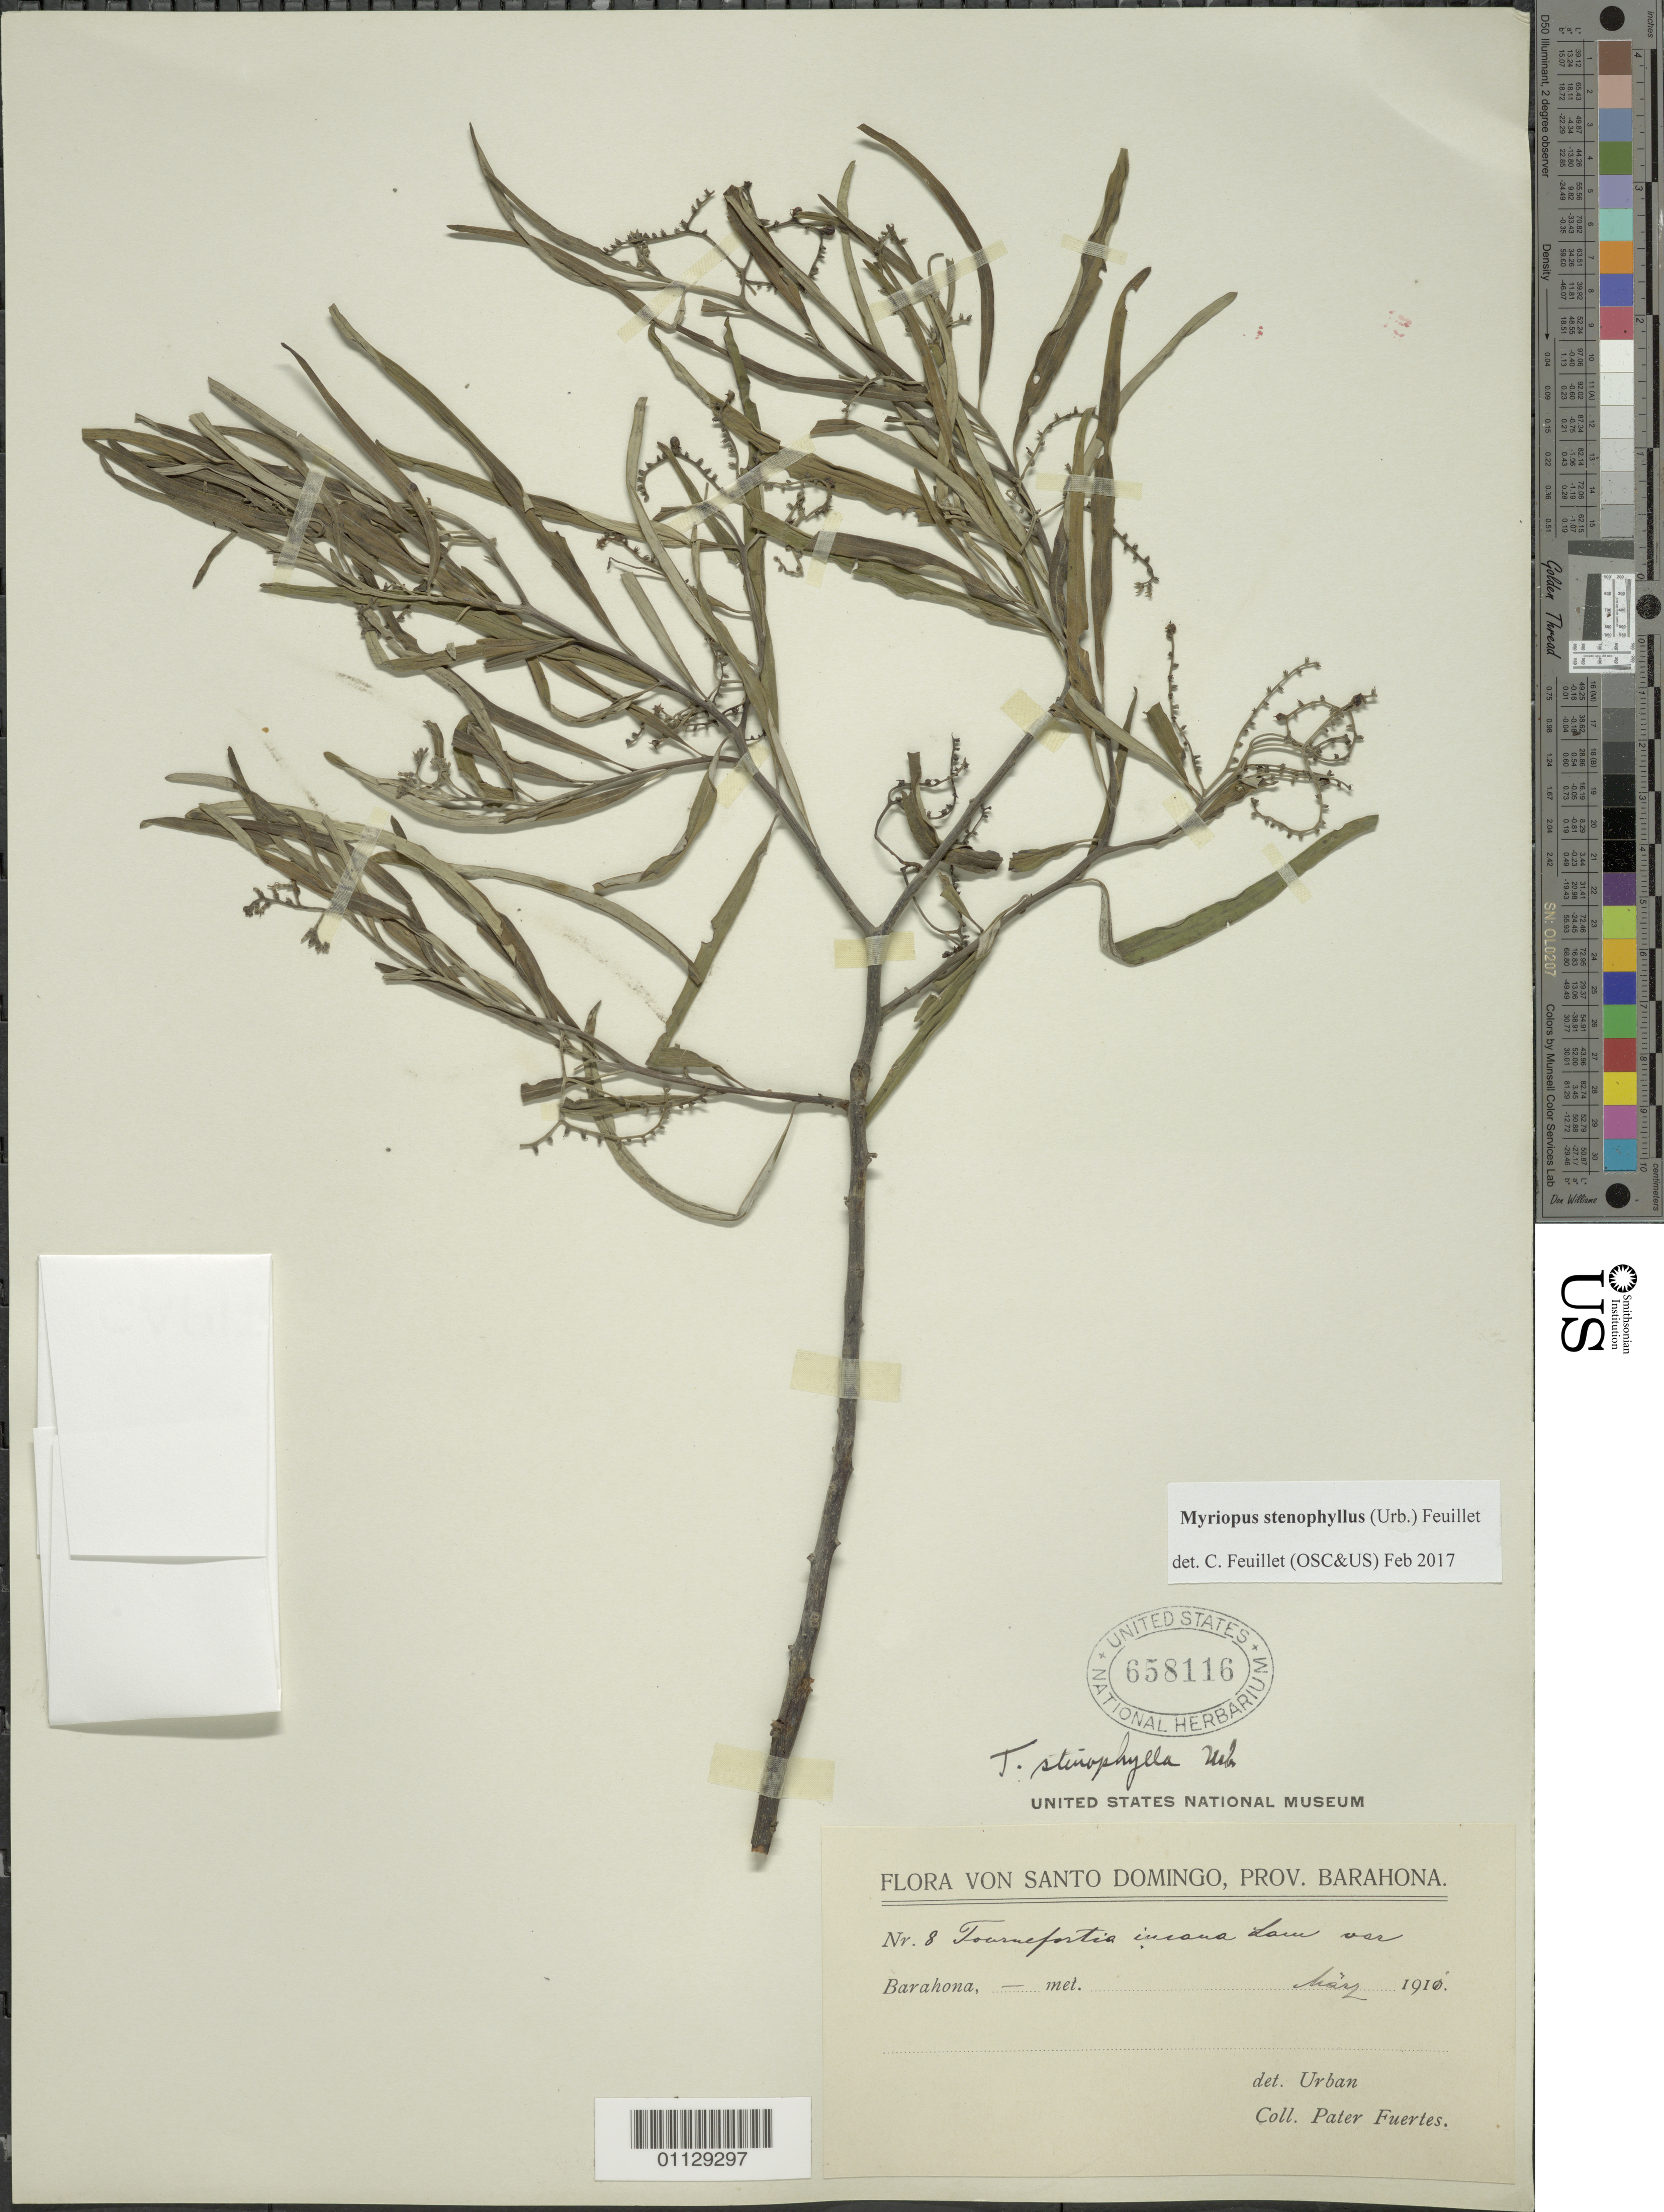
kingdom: Plantae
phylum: Tracheophyta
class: Magnoliopsida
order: Boraginales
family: Heliotropiaceae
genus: Myriopus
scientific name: Myriopus stenophyllus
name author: (Urb.) Feuillet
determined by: Feuillet, C.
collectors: P. Fuertes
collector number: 8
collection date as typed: May 1910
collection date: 1910-05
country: Dominican Republic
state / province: Barahona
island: Hispaniola I.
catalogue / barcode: US 658116